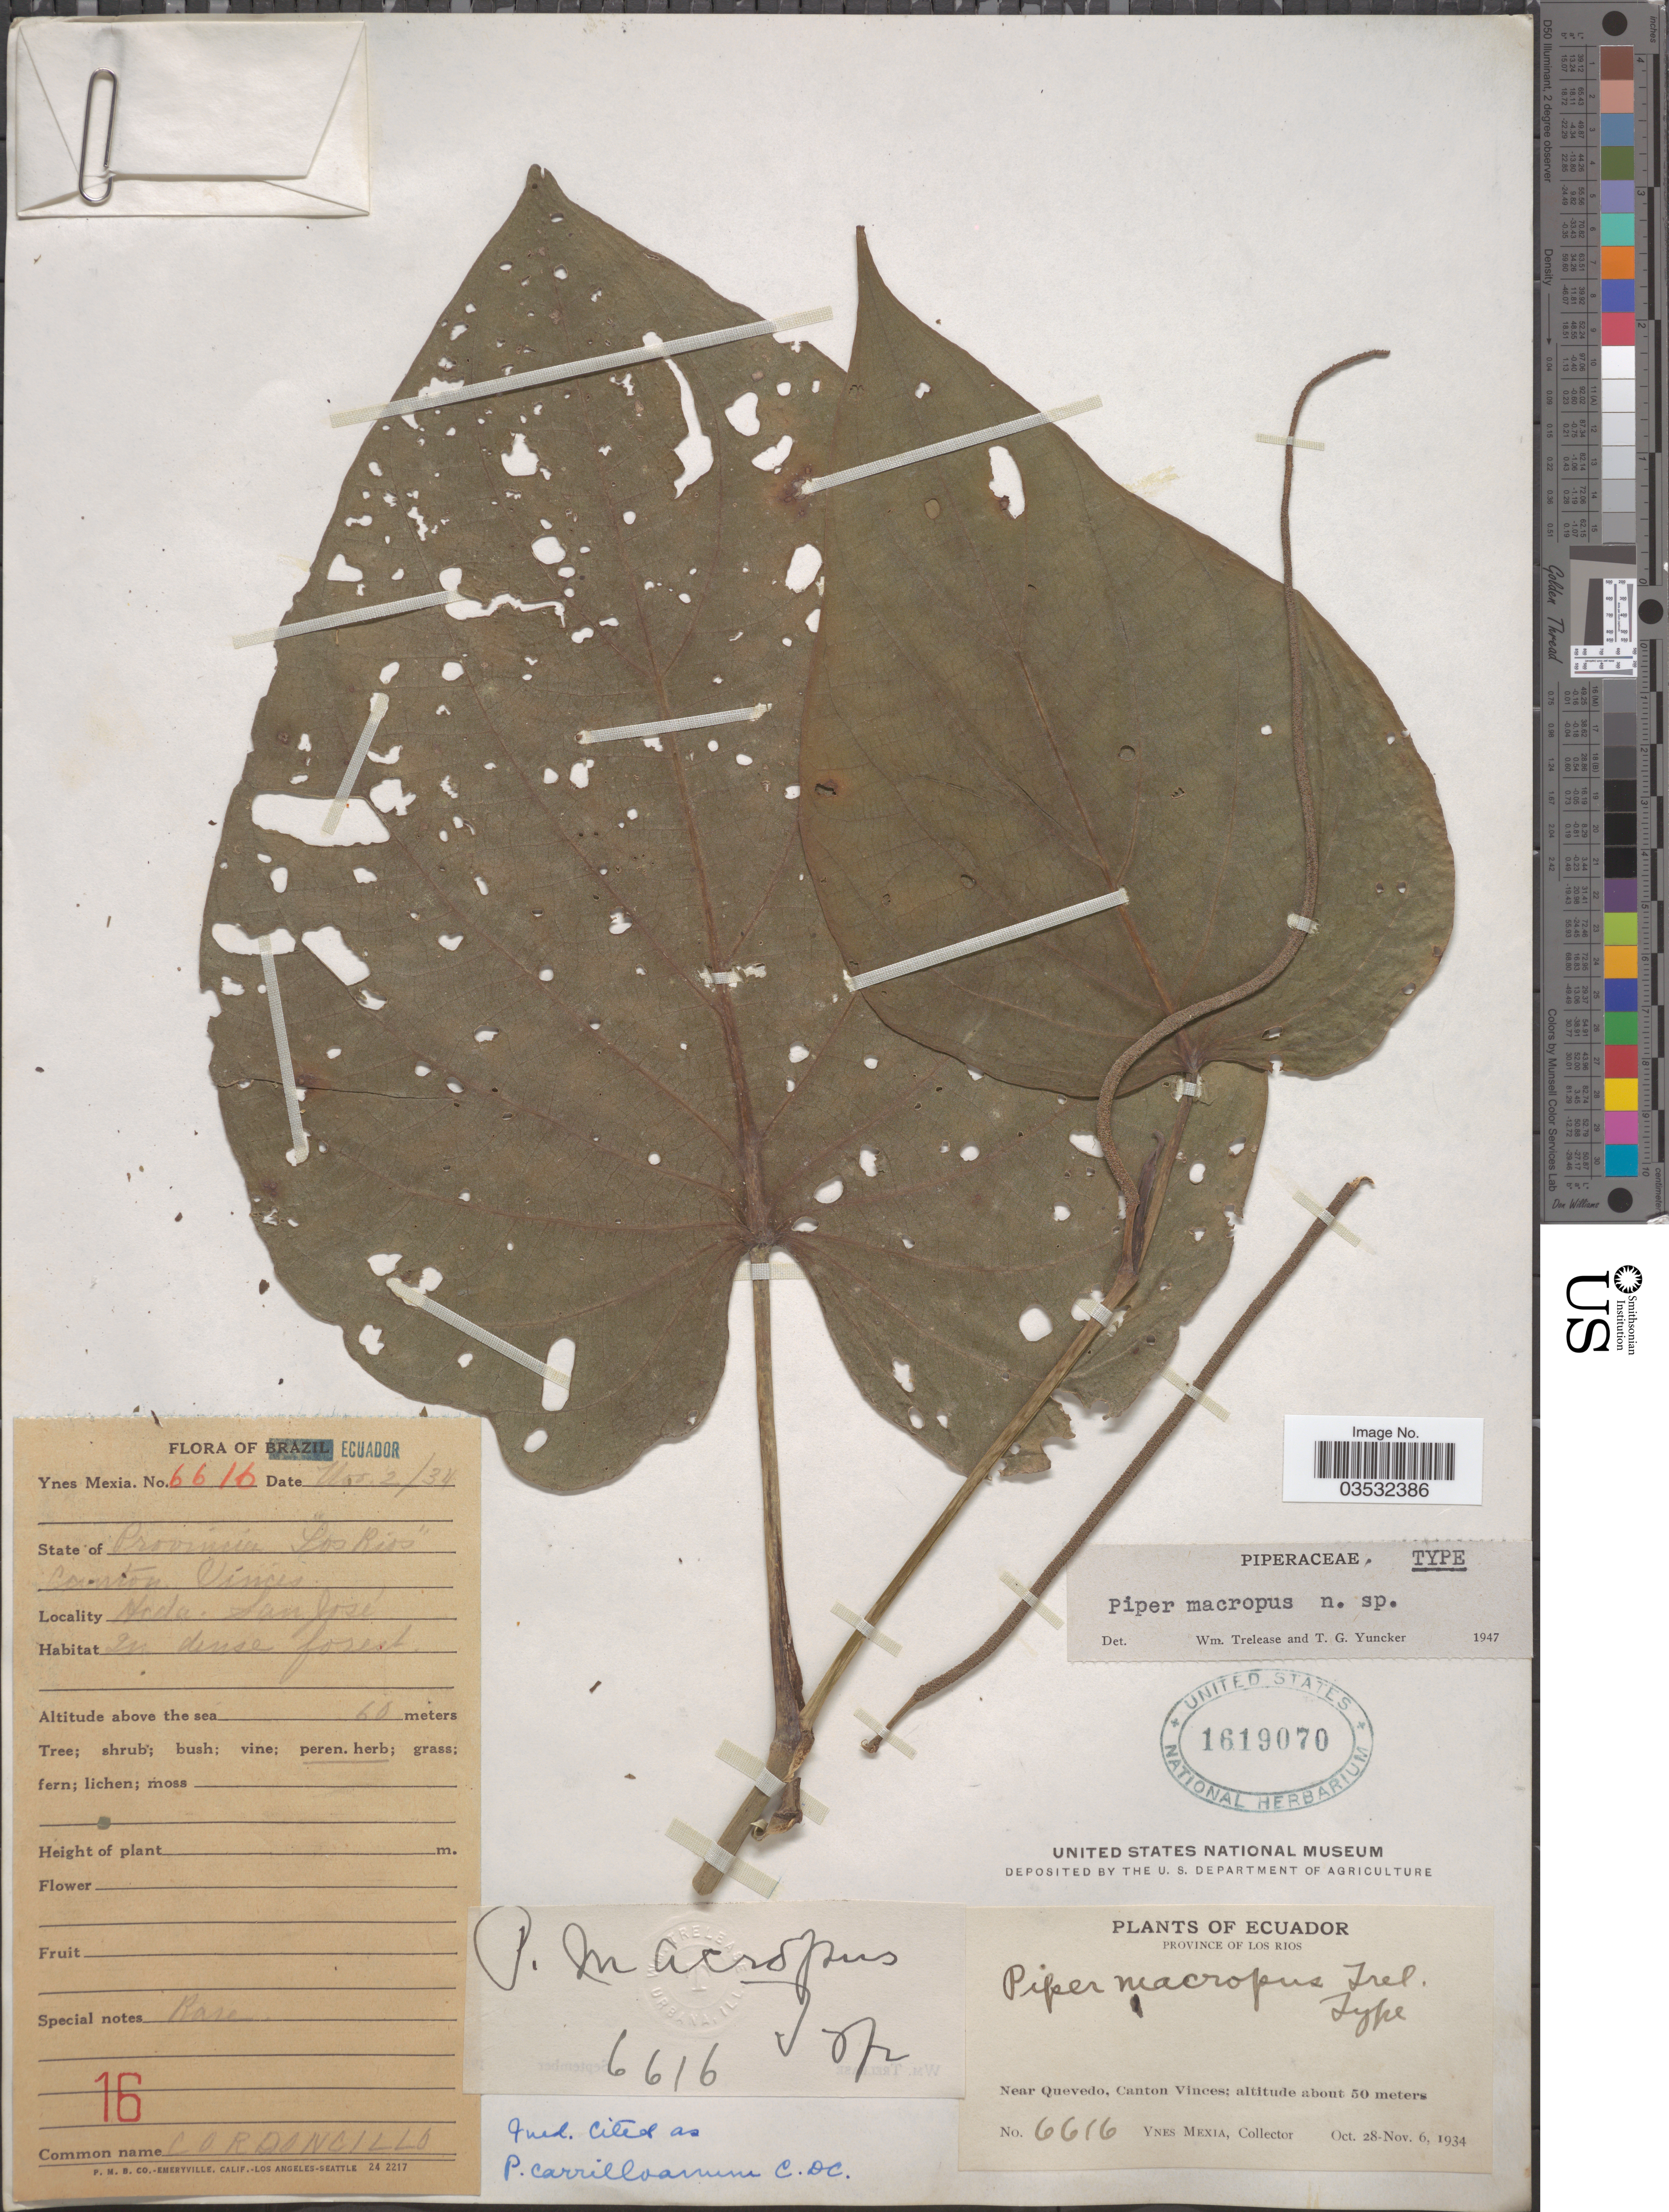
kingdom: Plantae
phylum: Tracheophyta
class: Magnoliopsida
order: Piperales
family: Piperaceae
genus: Piper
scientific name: Piper marginatum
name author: Jacq.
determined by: Jaramillo, M. Alejandra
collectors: Y. Mexia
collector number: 6616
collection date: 1934-11-02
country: Ecuador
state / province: Los Ríos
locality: Near Quevedo, Canton Vinces. Hda. San José.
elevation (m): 60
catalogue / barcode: US 1619070